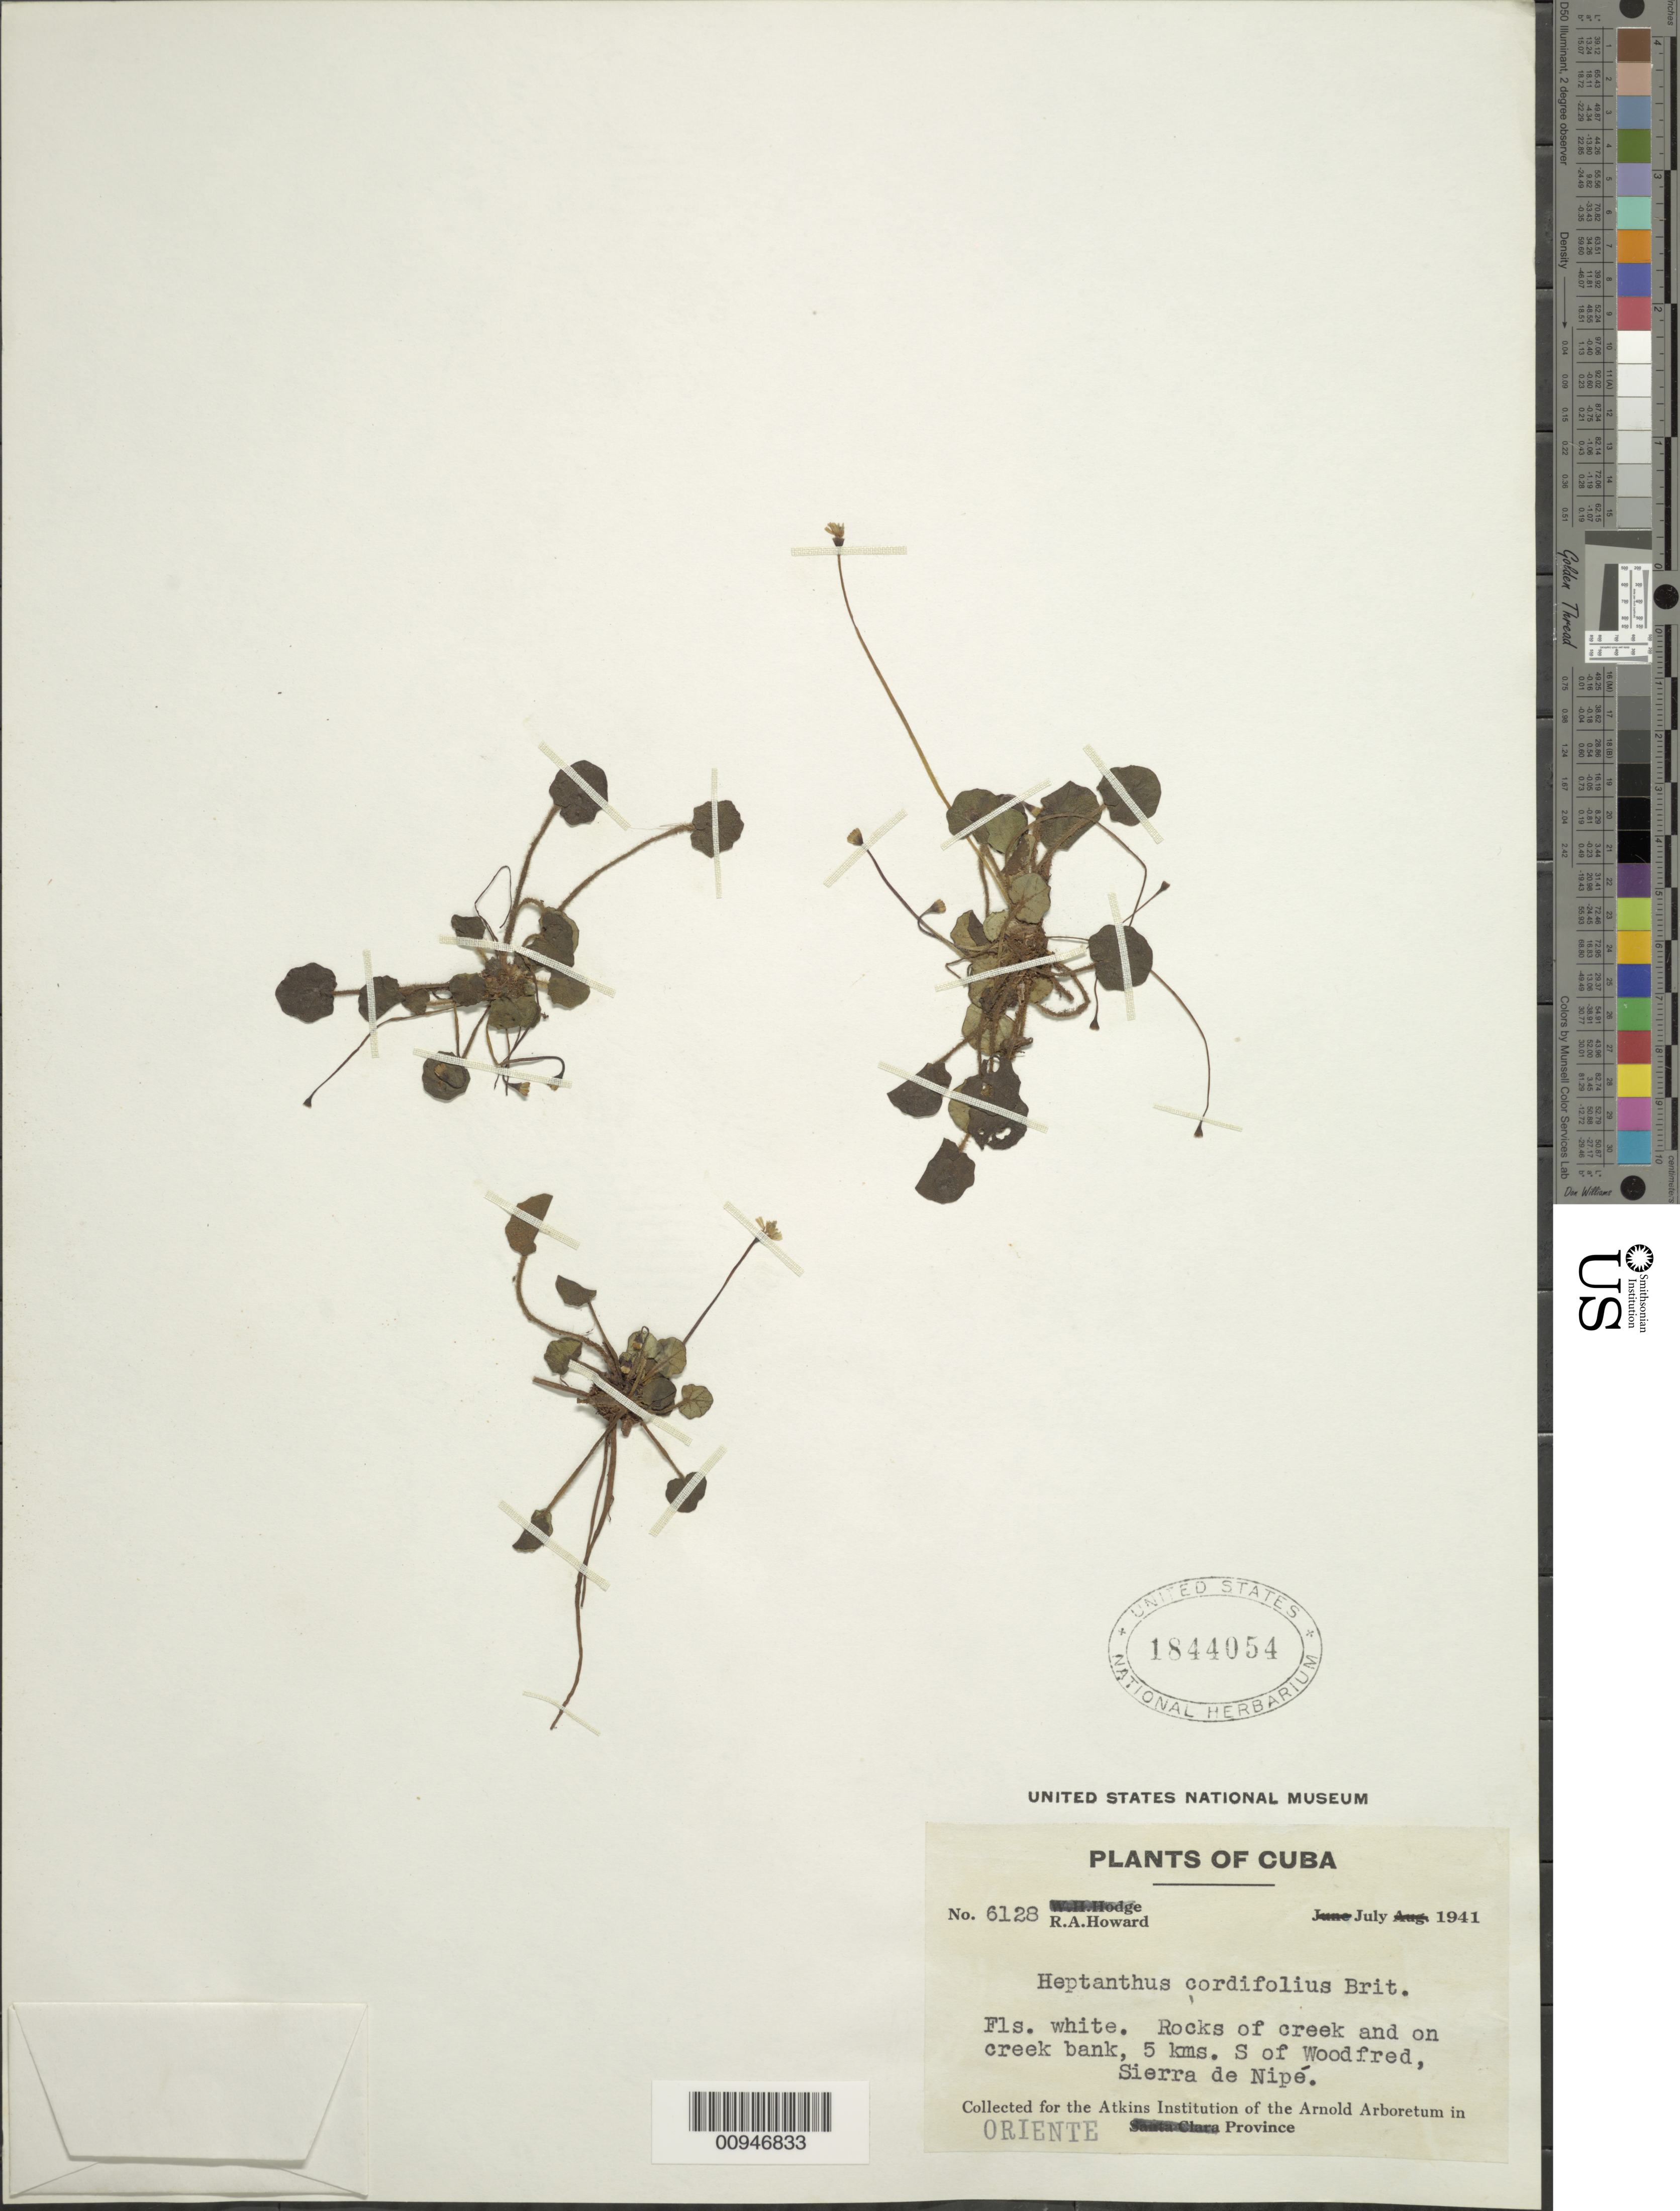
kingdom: Plantae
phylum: Tracheophyta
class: Magnoliopsida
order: Asterales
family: Asteraceae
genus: Heptanthus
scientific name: Heptanthus cordifolius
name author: Britton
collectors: R. A. Howard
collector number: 6128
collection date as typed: Jul 1941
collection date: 1941-07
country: Cuba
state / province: Oriente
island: Cuba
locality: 5 kms S of Woodfred, Sierra de Nipé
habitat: Rocks of creek and on creek bank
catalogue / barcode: US 1844054